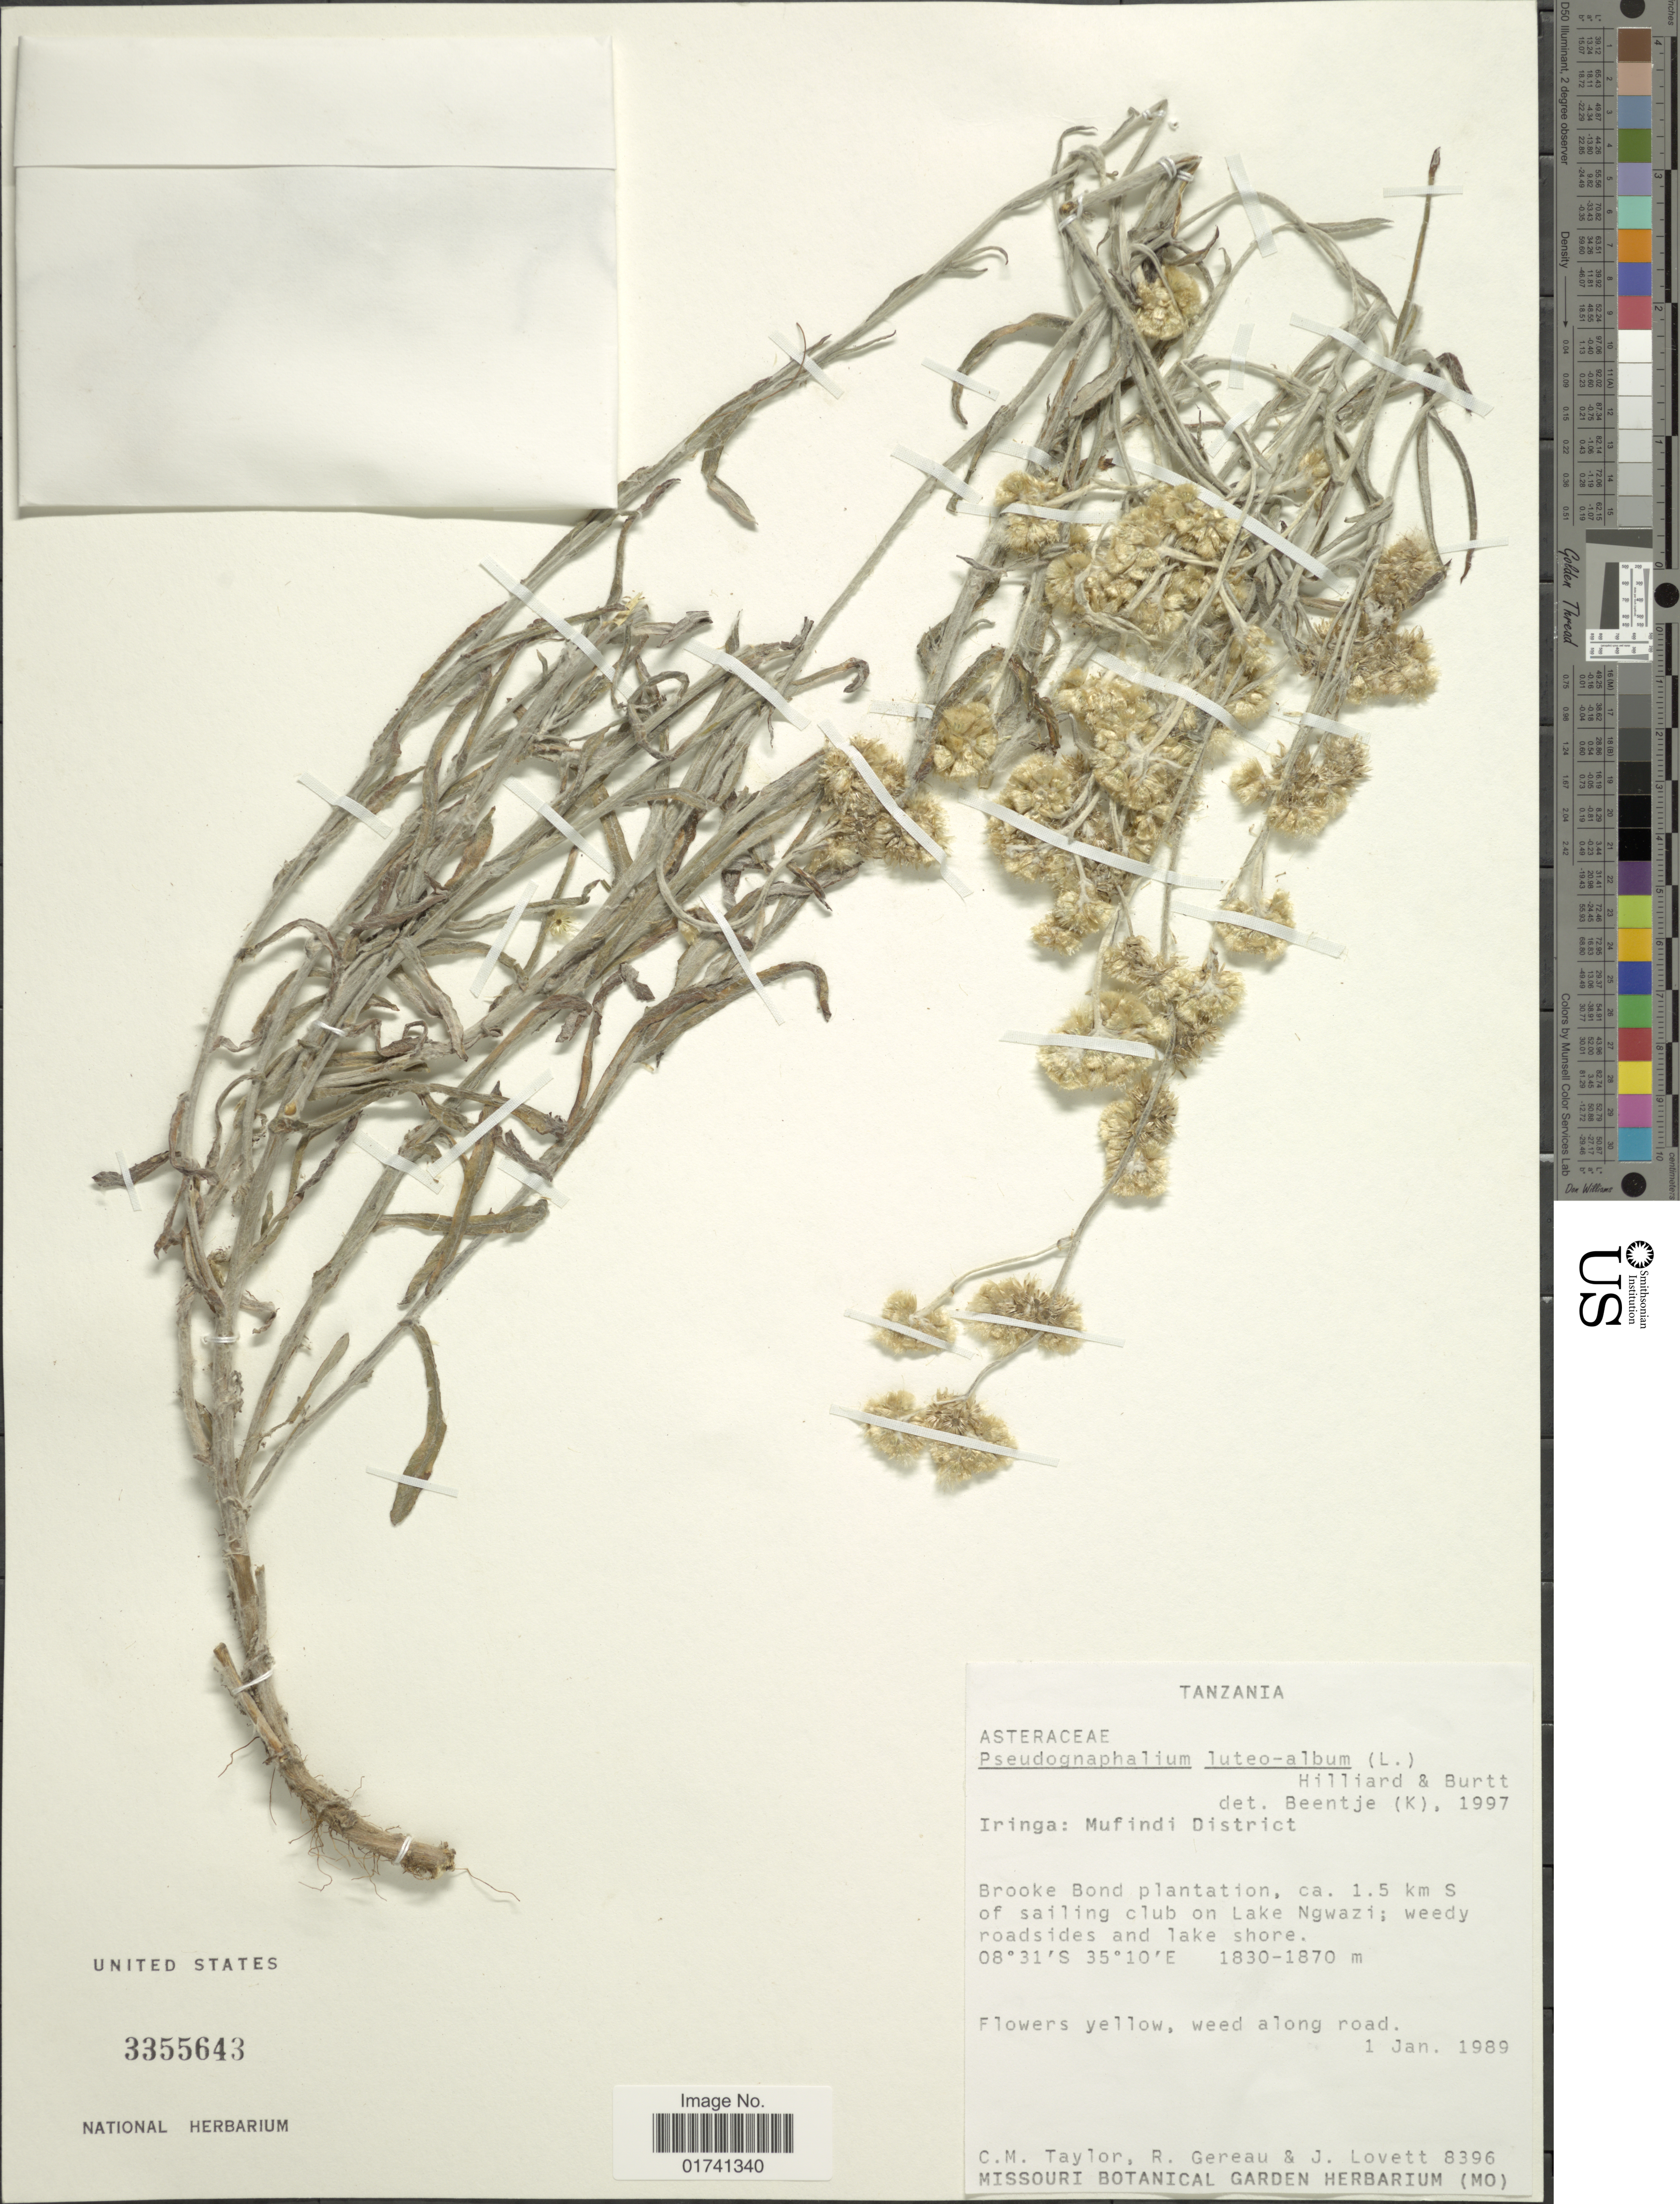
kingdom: Plantae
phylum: Tracheophyta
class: Magnoliopsida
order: Asterales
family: Asteraceae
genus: Laphangium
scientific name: Laphangium luteoalbum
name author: (L.) Tzvelev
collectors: C. M. Taylor, R. Gereau & J. Lovett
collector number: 8396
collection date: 1989-01-01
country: Tanzania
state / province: Iringa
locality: Mufindi District, Brooke Bond plantation, ca. 1.5 km S of sailing club on Lake Ngwazi; weedy roadsides and lake shore.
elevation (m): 1830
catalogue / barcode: US 3355643